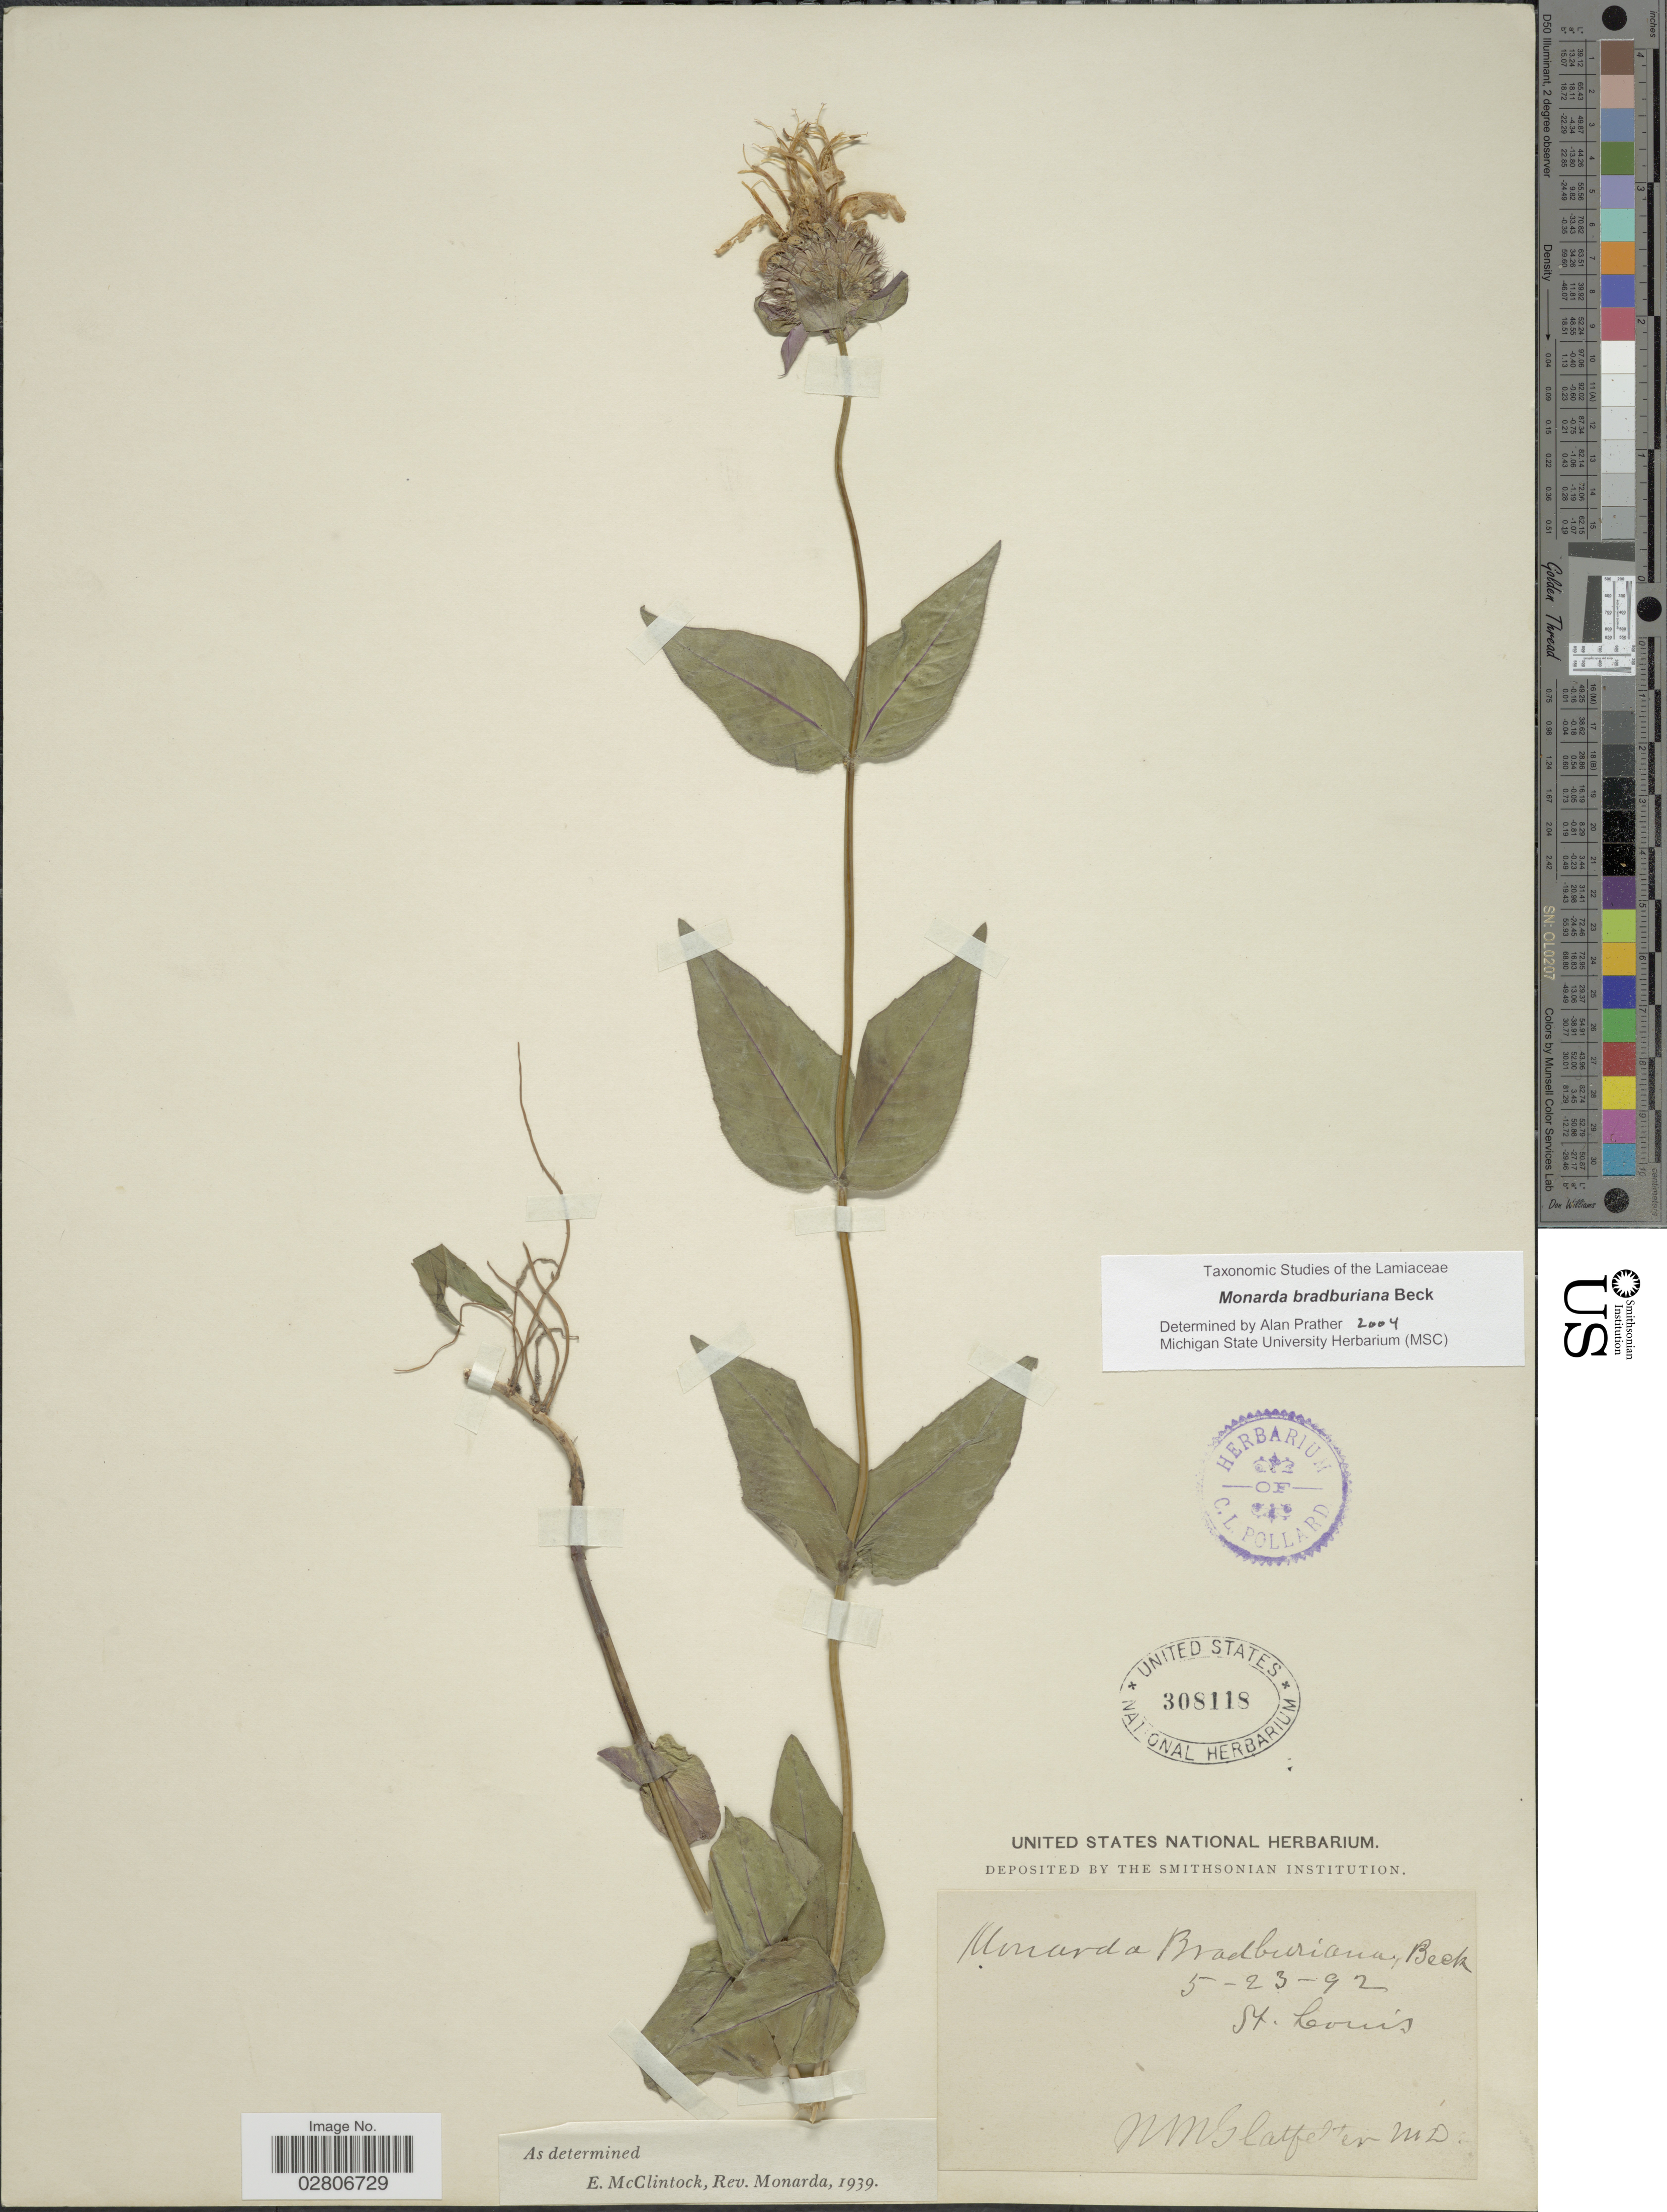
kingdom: Plantae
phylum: Tracheophyta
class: Magnoliopsida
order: Lamiales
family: Lamiaceae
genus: Monarda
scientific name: Monarda bradburiana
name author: L.C. Beck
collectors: N. M. Glatfelter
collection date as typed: Transcribed d/m/y: 23/5/92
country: United States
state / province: Missouri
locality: St. Louis.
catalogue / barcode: US 308118